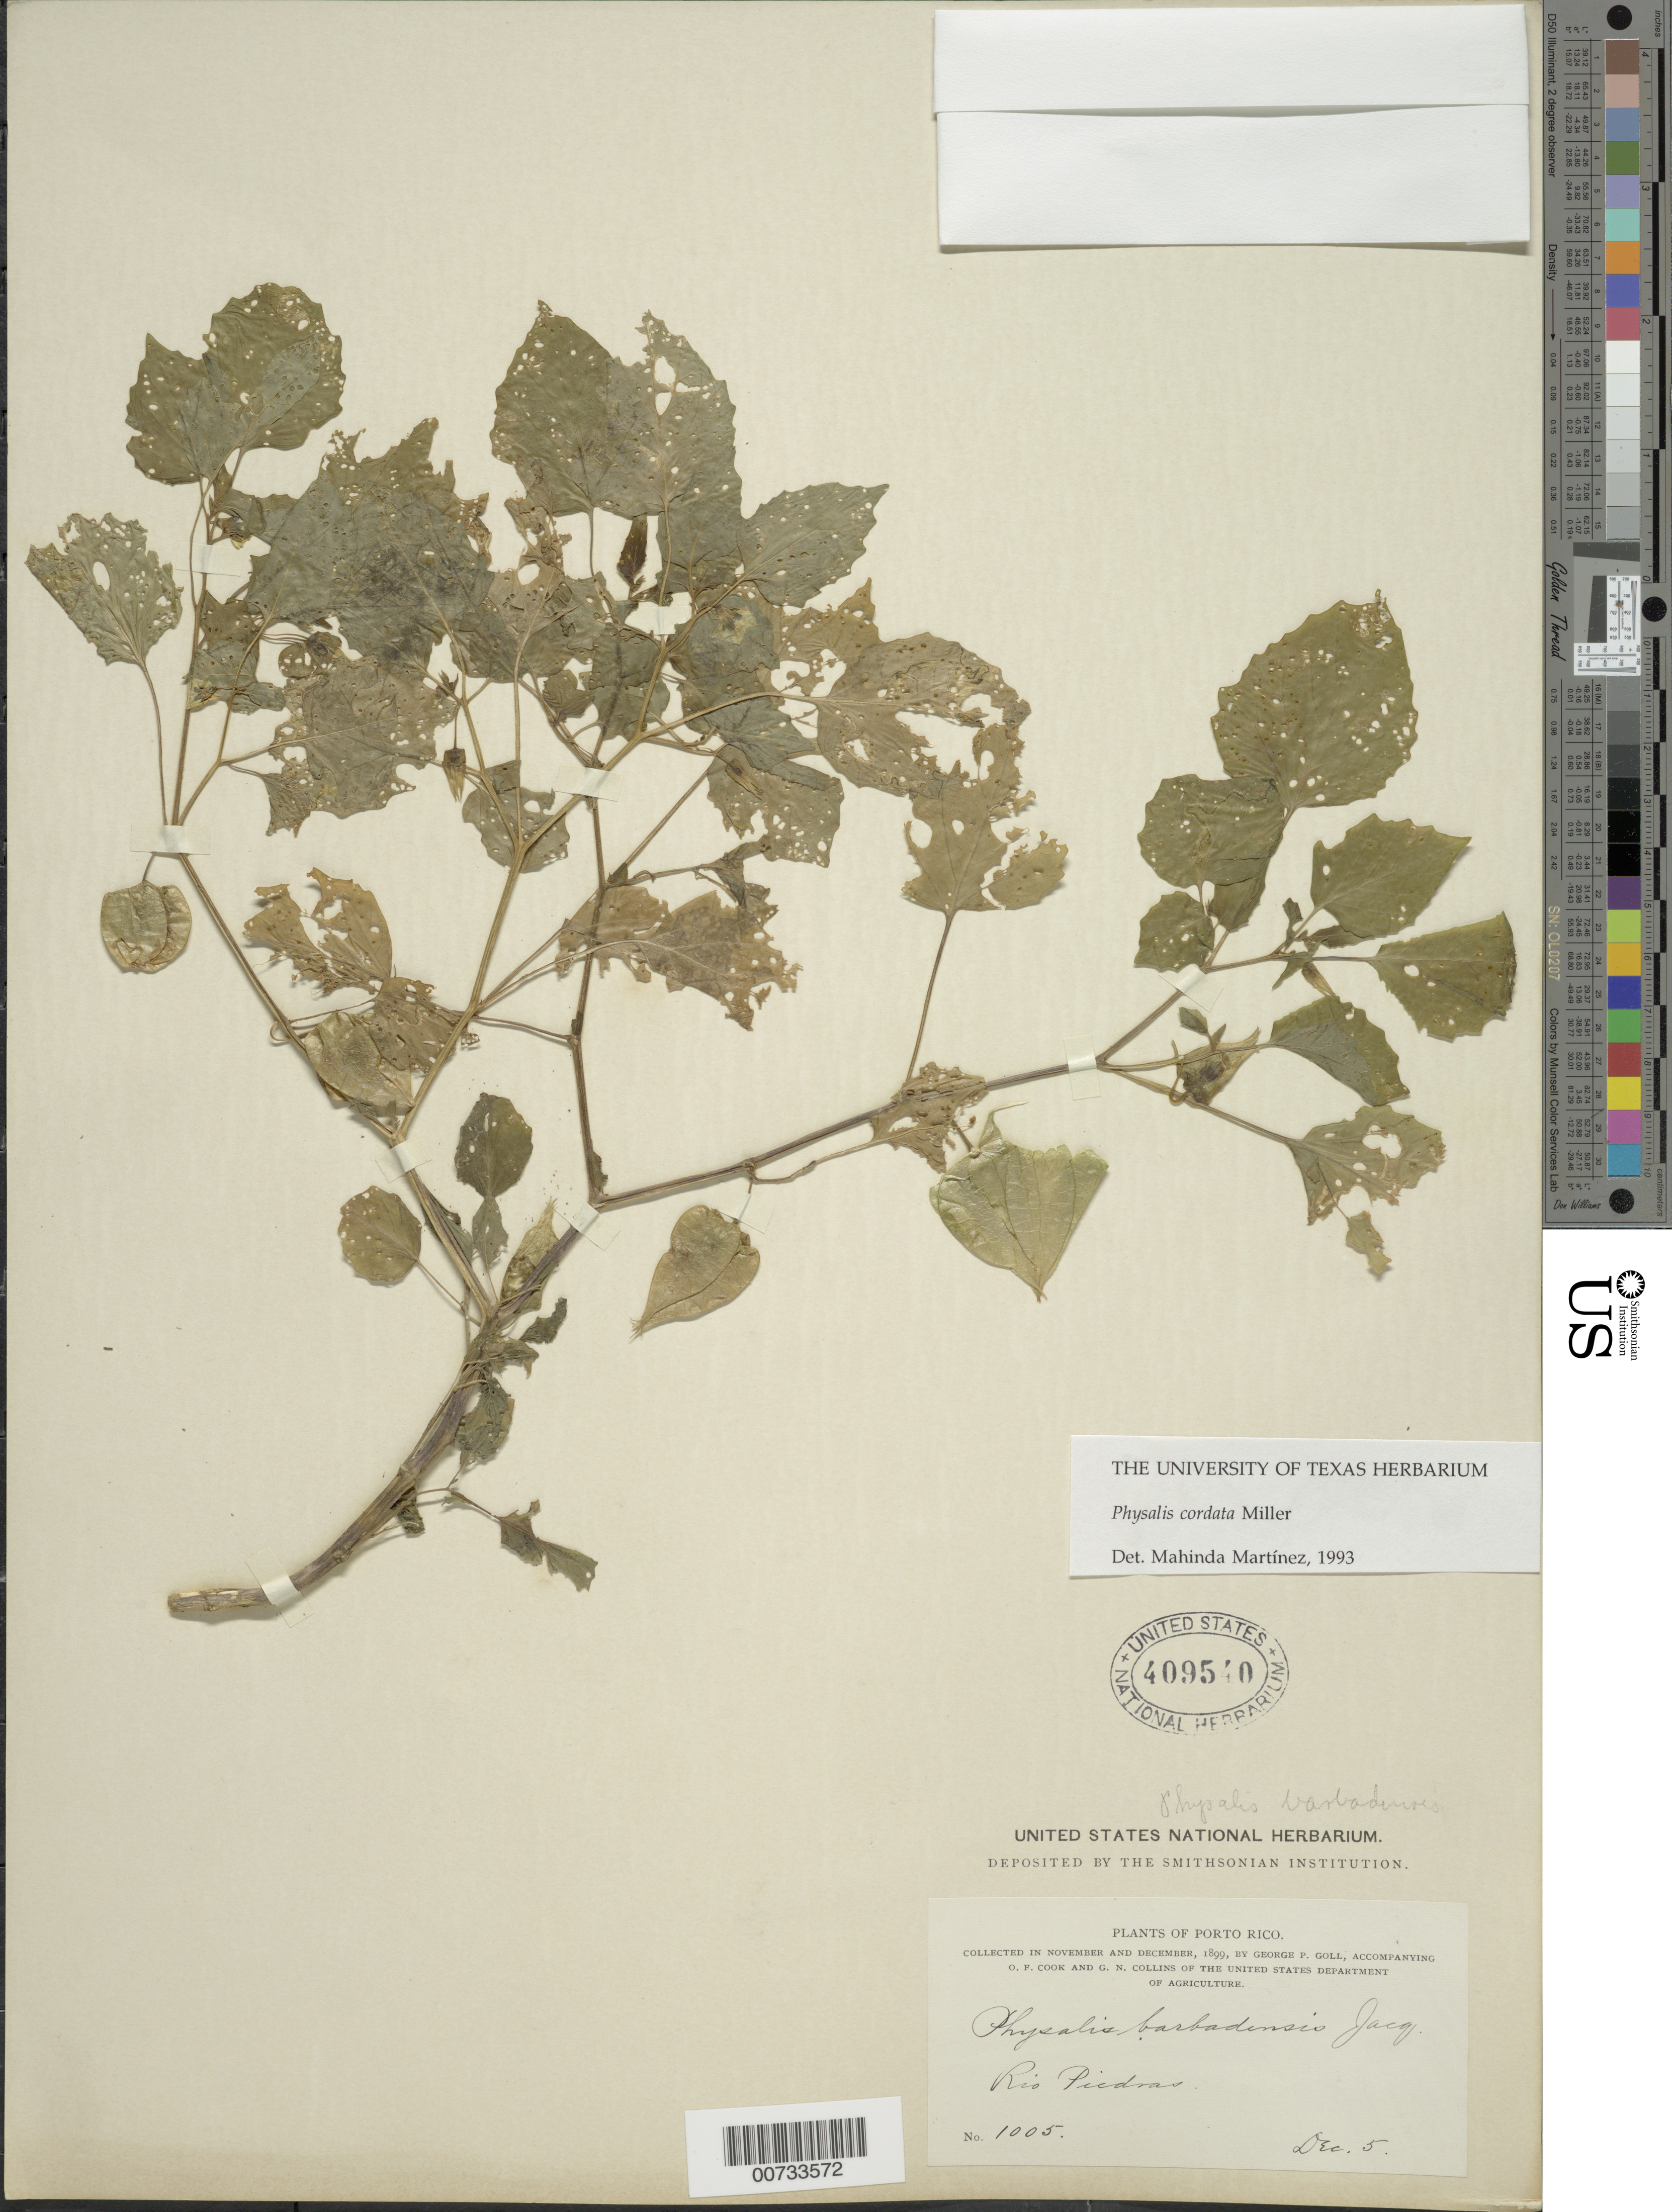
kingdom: Plantae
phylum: Tracheophyta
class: Magnoliopsida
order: Solanales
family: Solanaceae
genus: Physalis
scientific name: Physalis cordata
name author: Mill.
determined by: Martinez, M.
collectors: G. Goll, O. F. Cook & G. N. Collins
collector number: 1005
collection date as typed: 05 Dec 1899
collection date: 1899-12-05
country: Puerto Rico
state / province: San Juan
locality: Rio Piedras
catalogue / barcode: US 409540